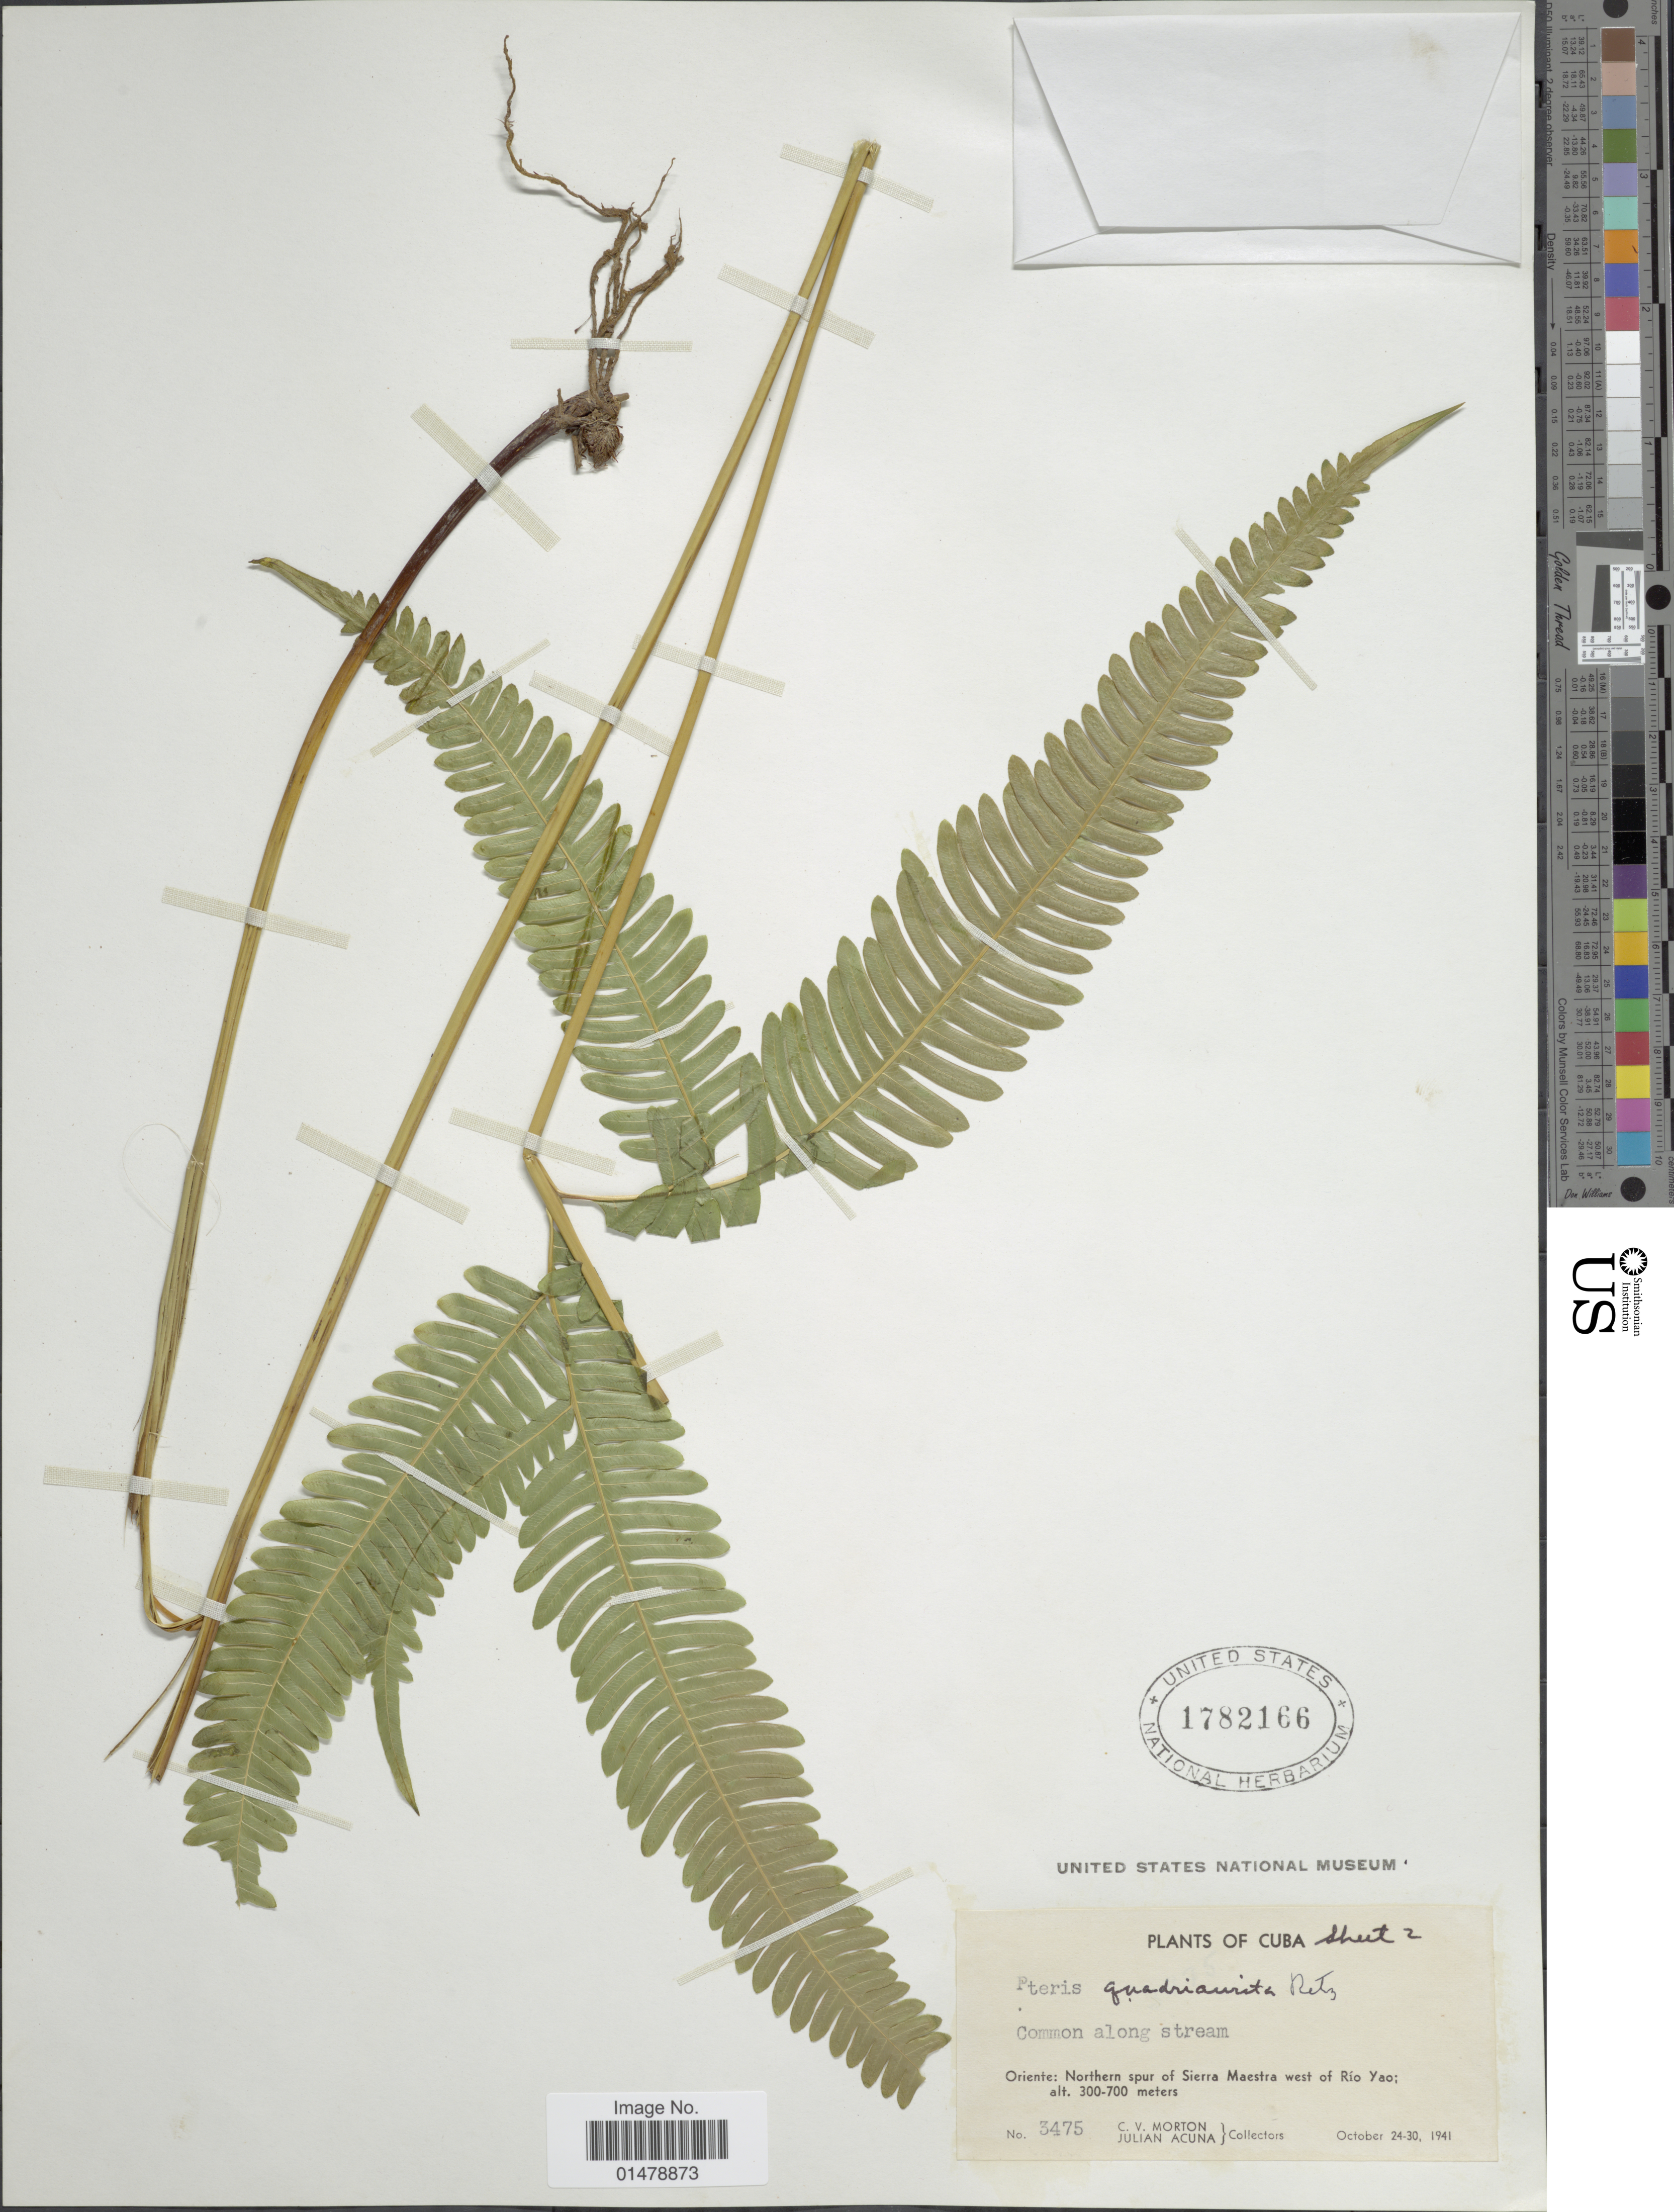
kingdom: Plantae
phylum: Tracheophyta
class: Polypodiopsida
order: Polypodiales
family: Pteridaceae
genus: Pteris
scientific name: Pteris quadriaurita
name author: Retz.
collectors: C. V. Morton & J. B. Acuña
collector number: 3475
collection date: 1941-10-24/1941-10-30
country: Cuba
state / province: Oriente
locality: Northern spur of Sierra Maestra west of Rio Yao. Common along stream.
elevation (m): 300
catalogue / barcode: US 1782166